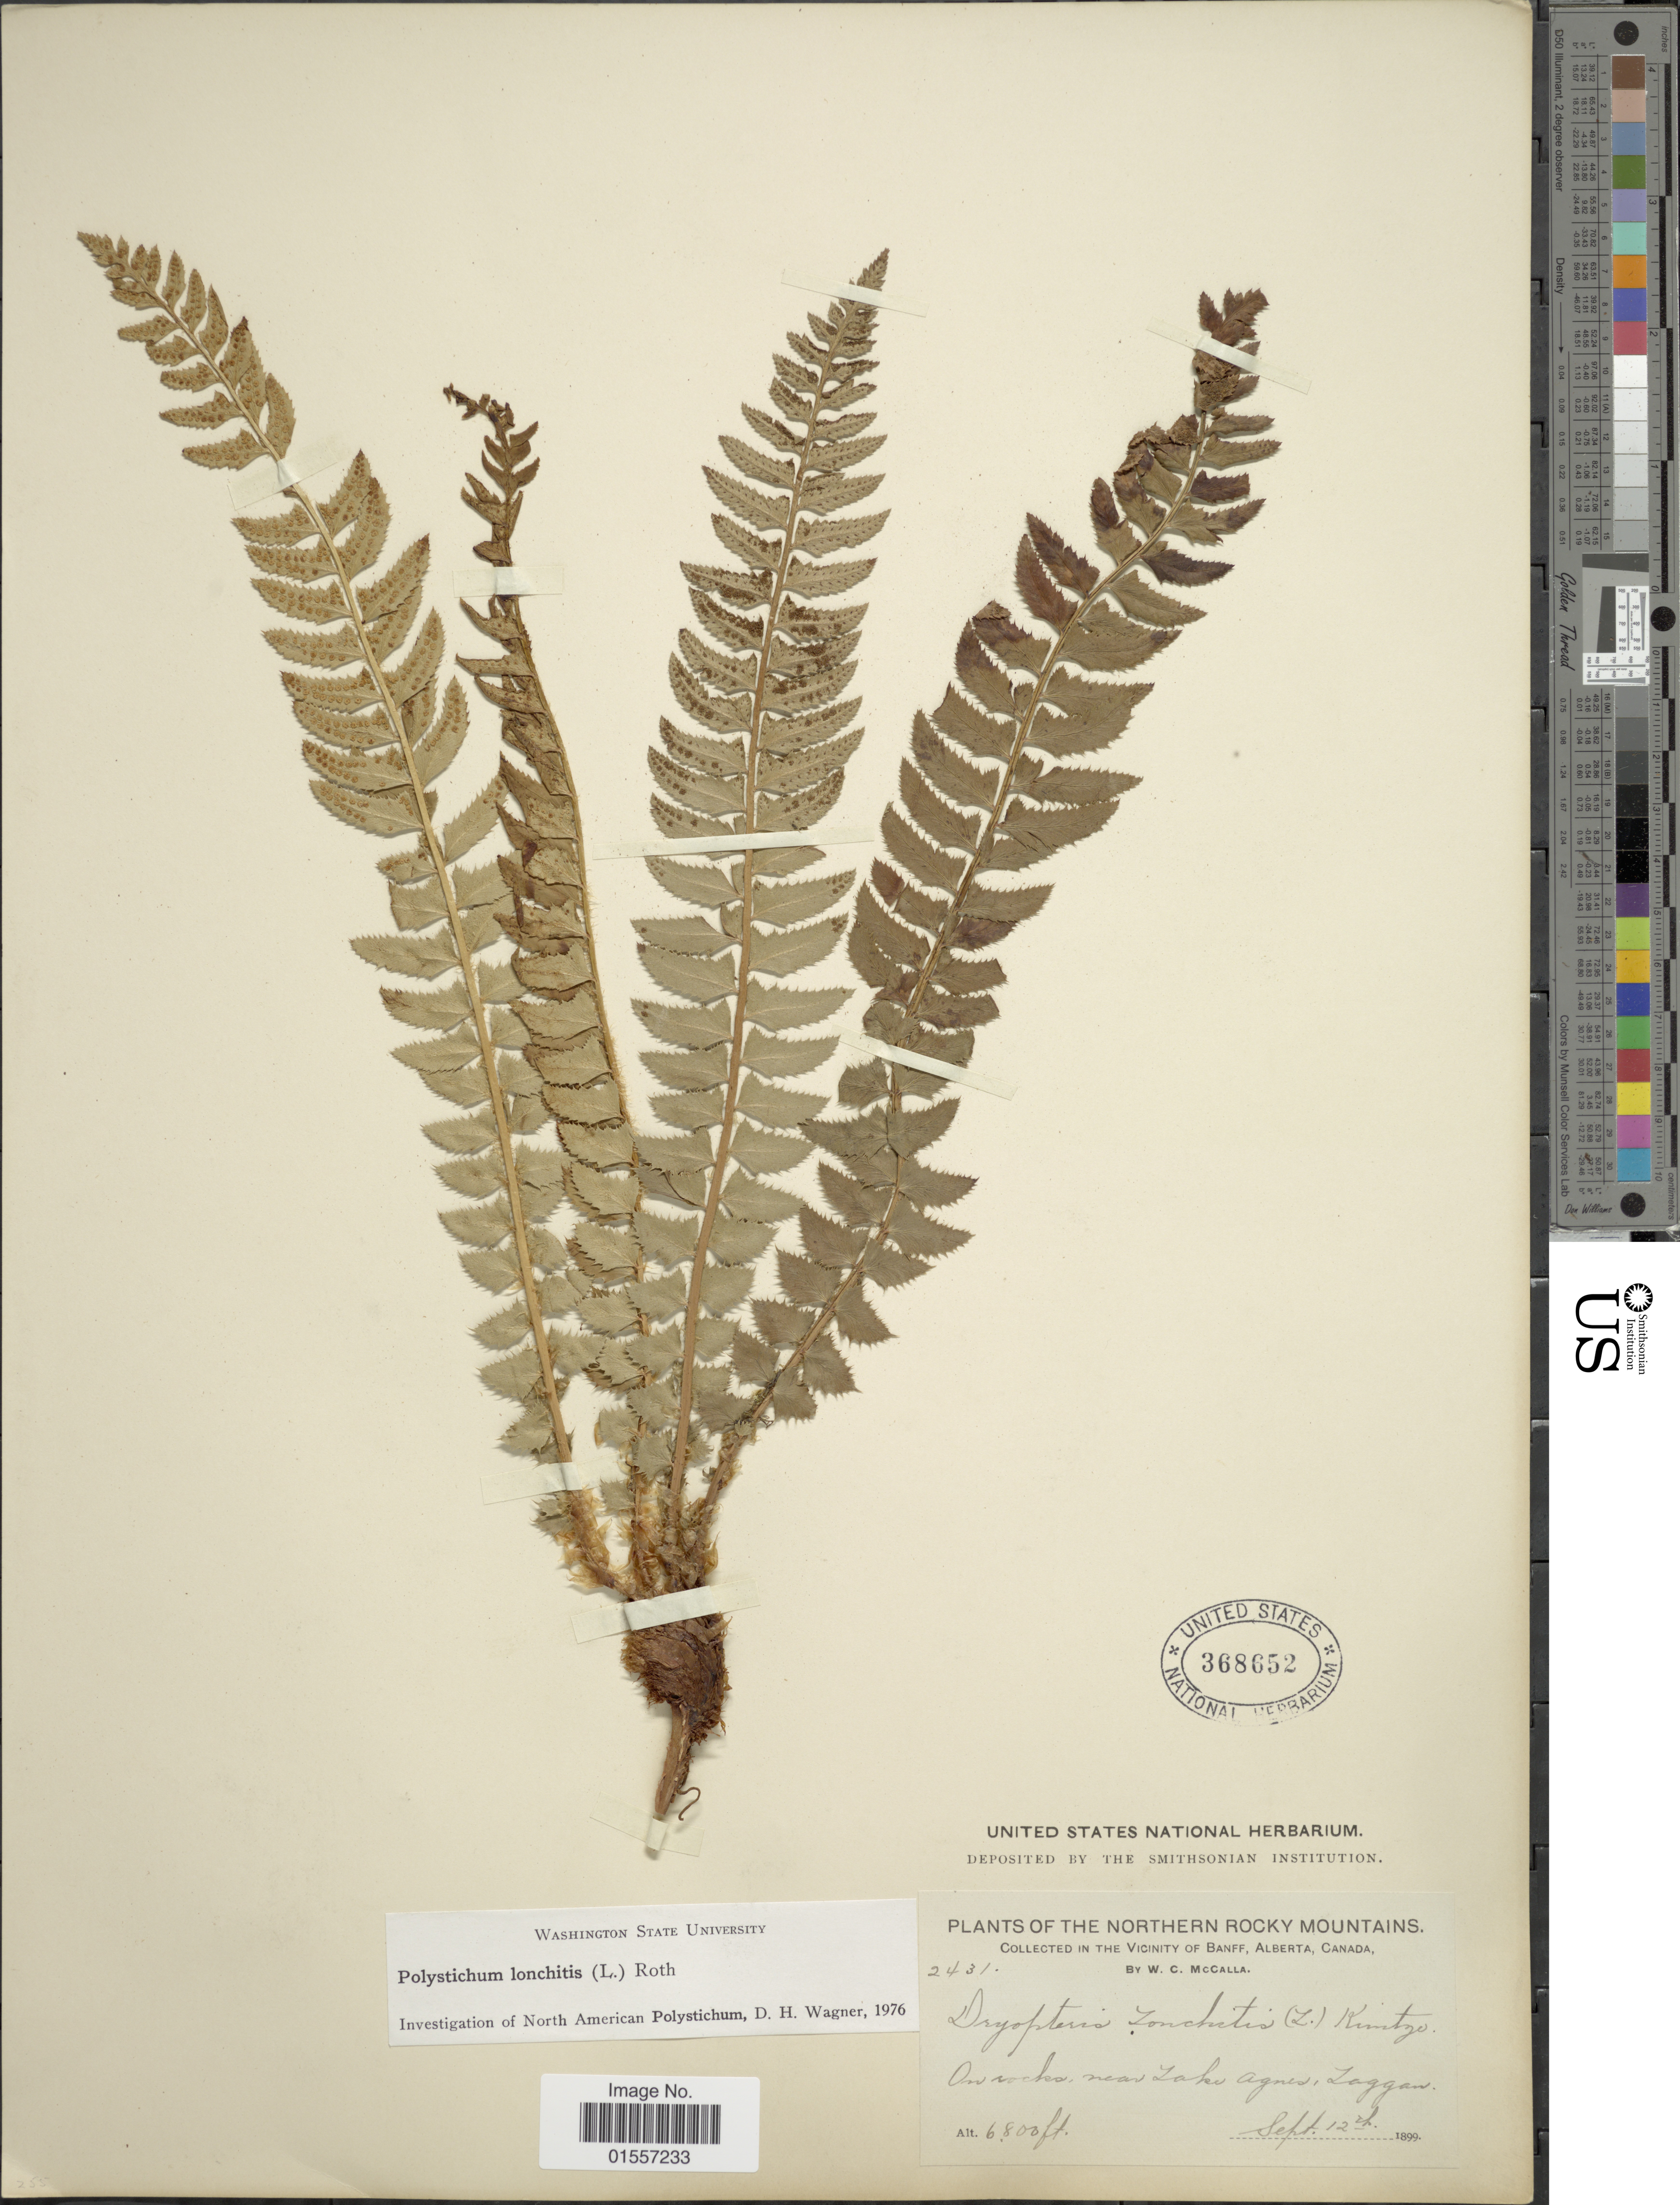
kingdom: Plantae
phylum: Tracheophyta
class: Polypodiopsida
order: Polypodiales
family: Dryopteridaceae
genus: Polystichum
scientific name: Polystichum lonchitis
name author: (Roth) L.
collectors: W. McCalla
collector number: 2431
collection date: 1899-09-12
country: Canada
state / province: Alberta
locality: Northern Rocky Mountains, in the Vicinity of Banff, On rocks, near Lake Agnes, Laggan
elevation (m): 2073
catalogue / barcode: US 368652